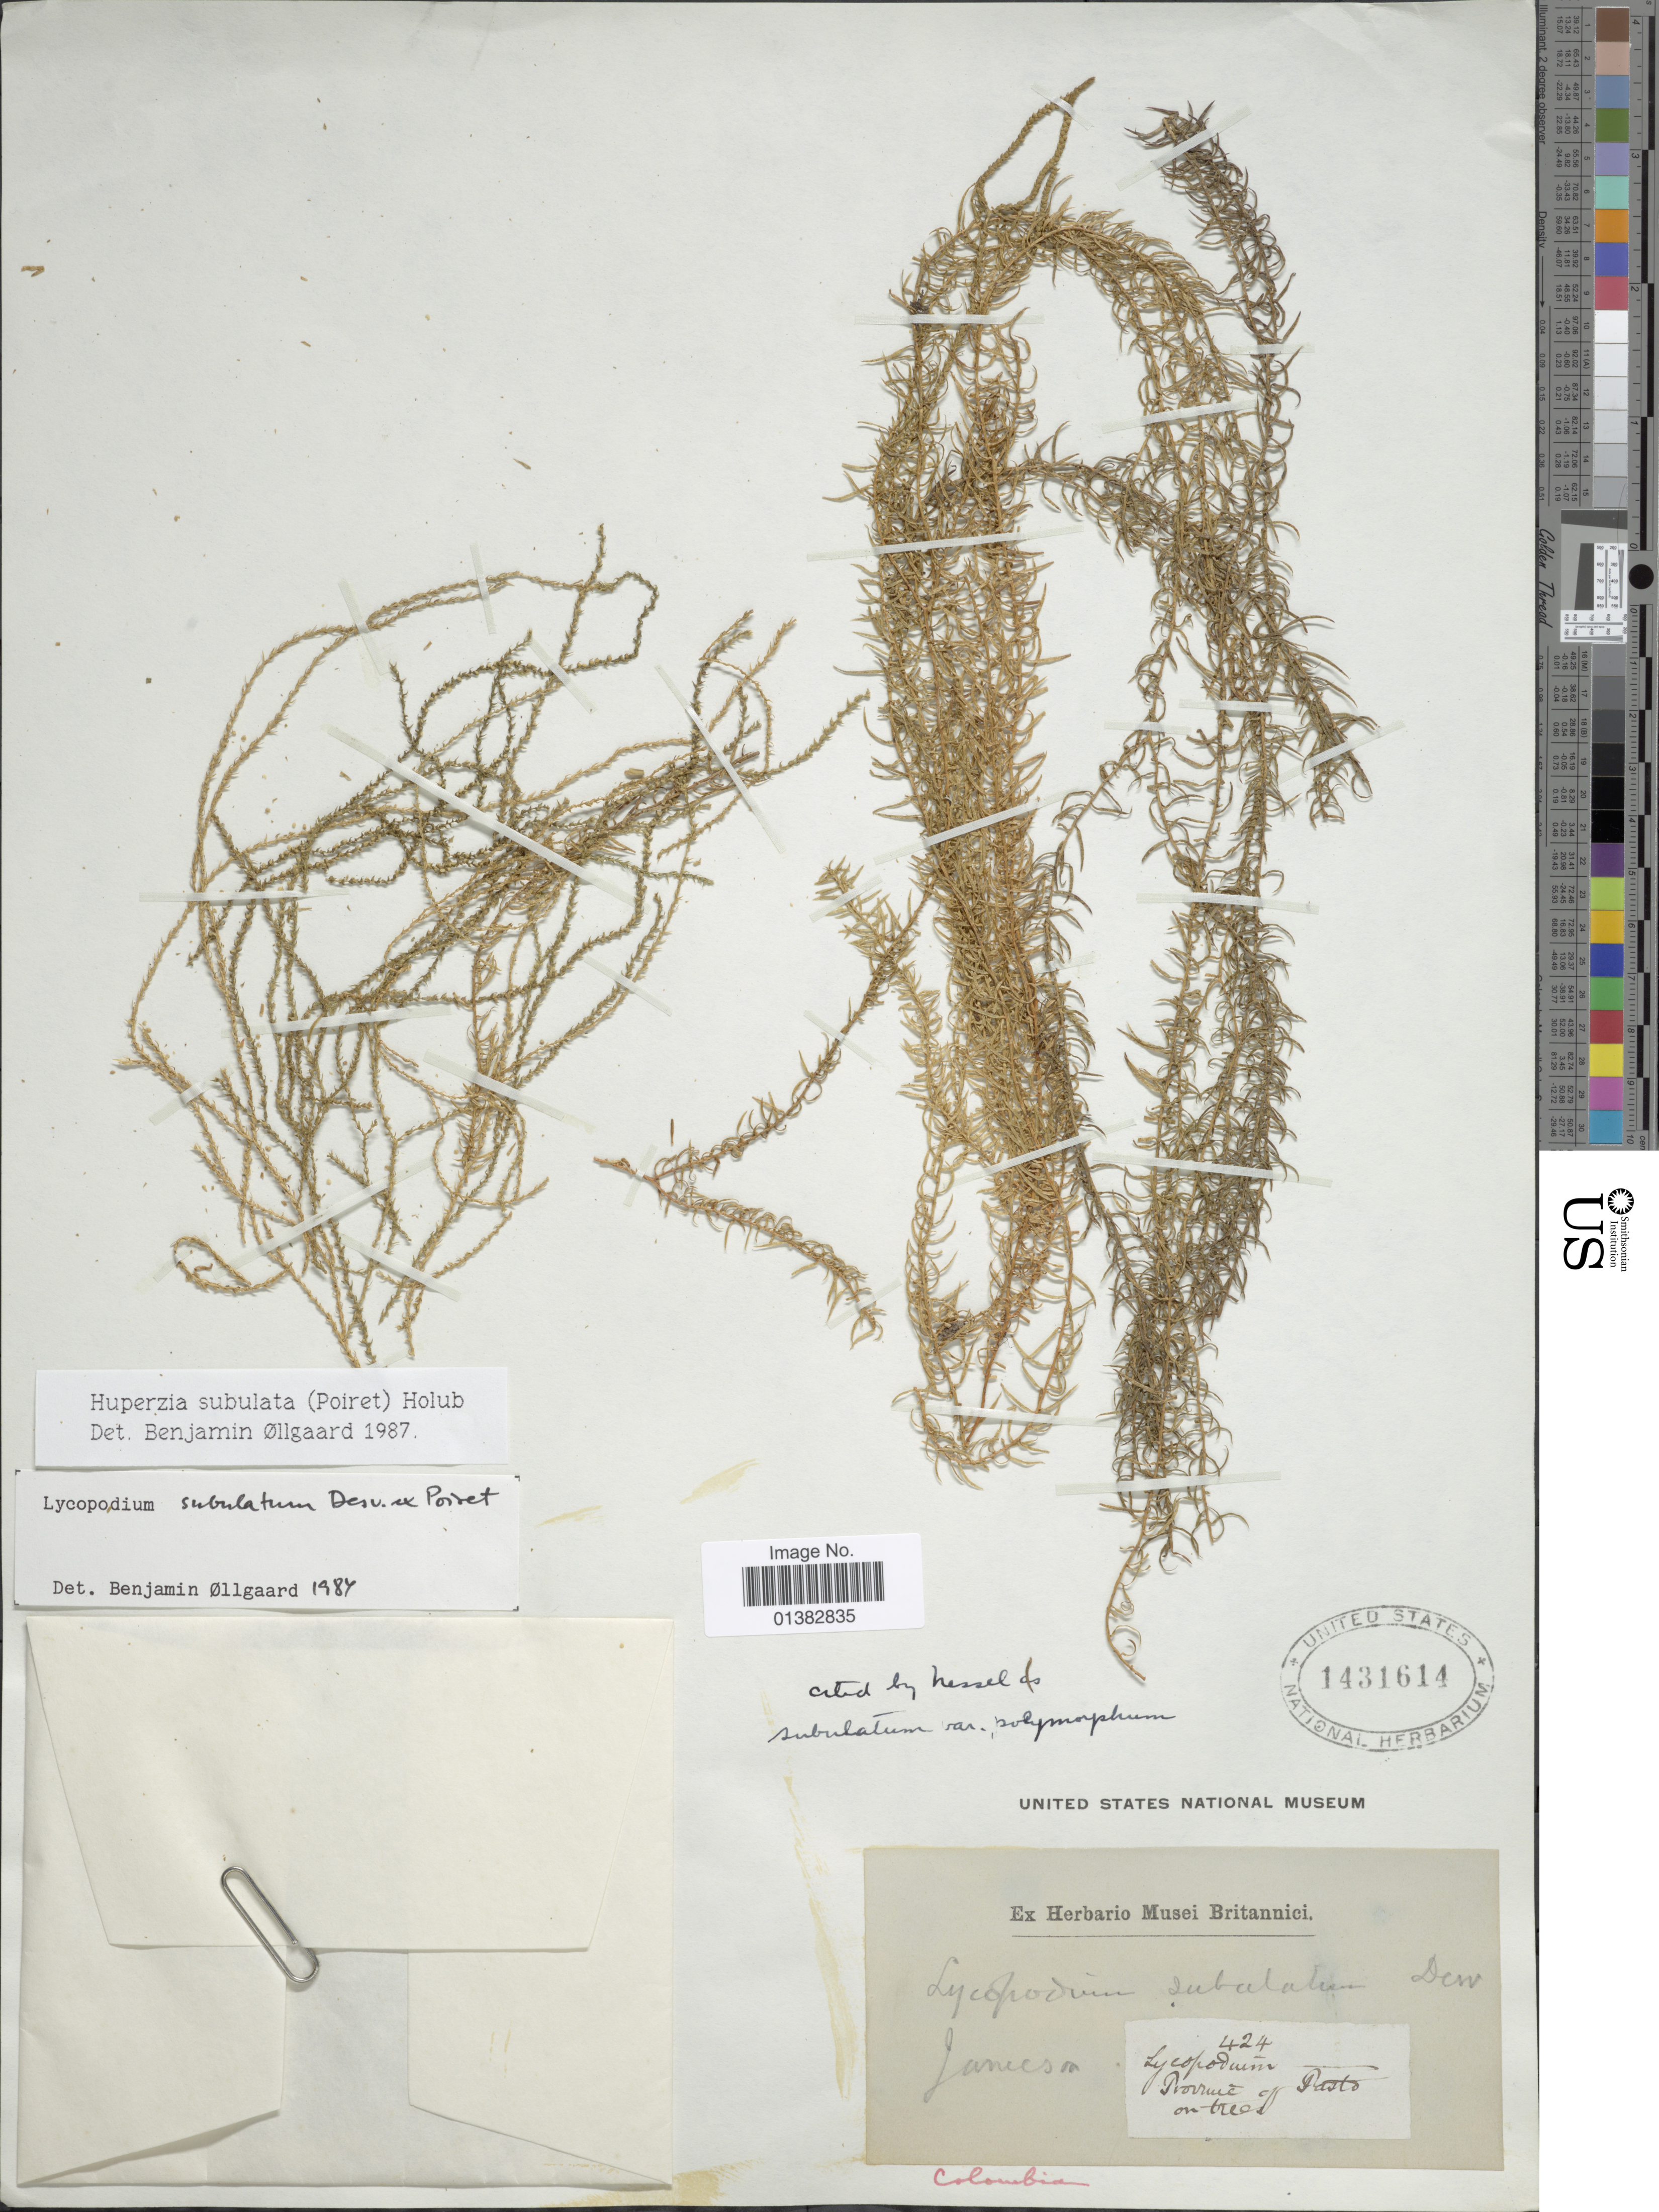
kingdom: Plantae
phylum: Tracheophyta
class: Lycopodiopsida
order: Lycopodiales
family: Lycopodiaceae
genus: Phlegmariurus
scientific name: Phlegmariurus subulatus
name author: (Desv. ex Poir.) B. Øllg.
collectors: -- Jameson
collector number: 424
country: Colombia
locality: Province of Pasto on trees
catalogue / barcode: US 1431614